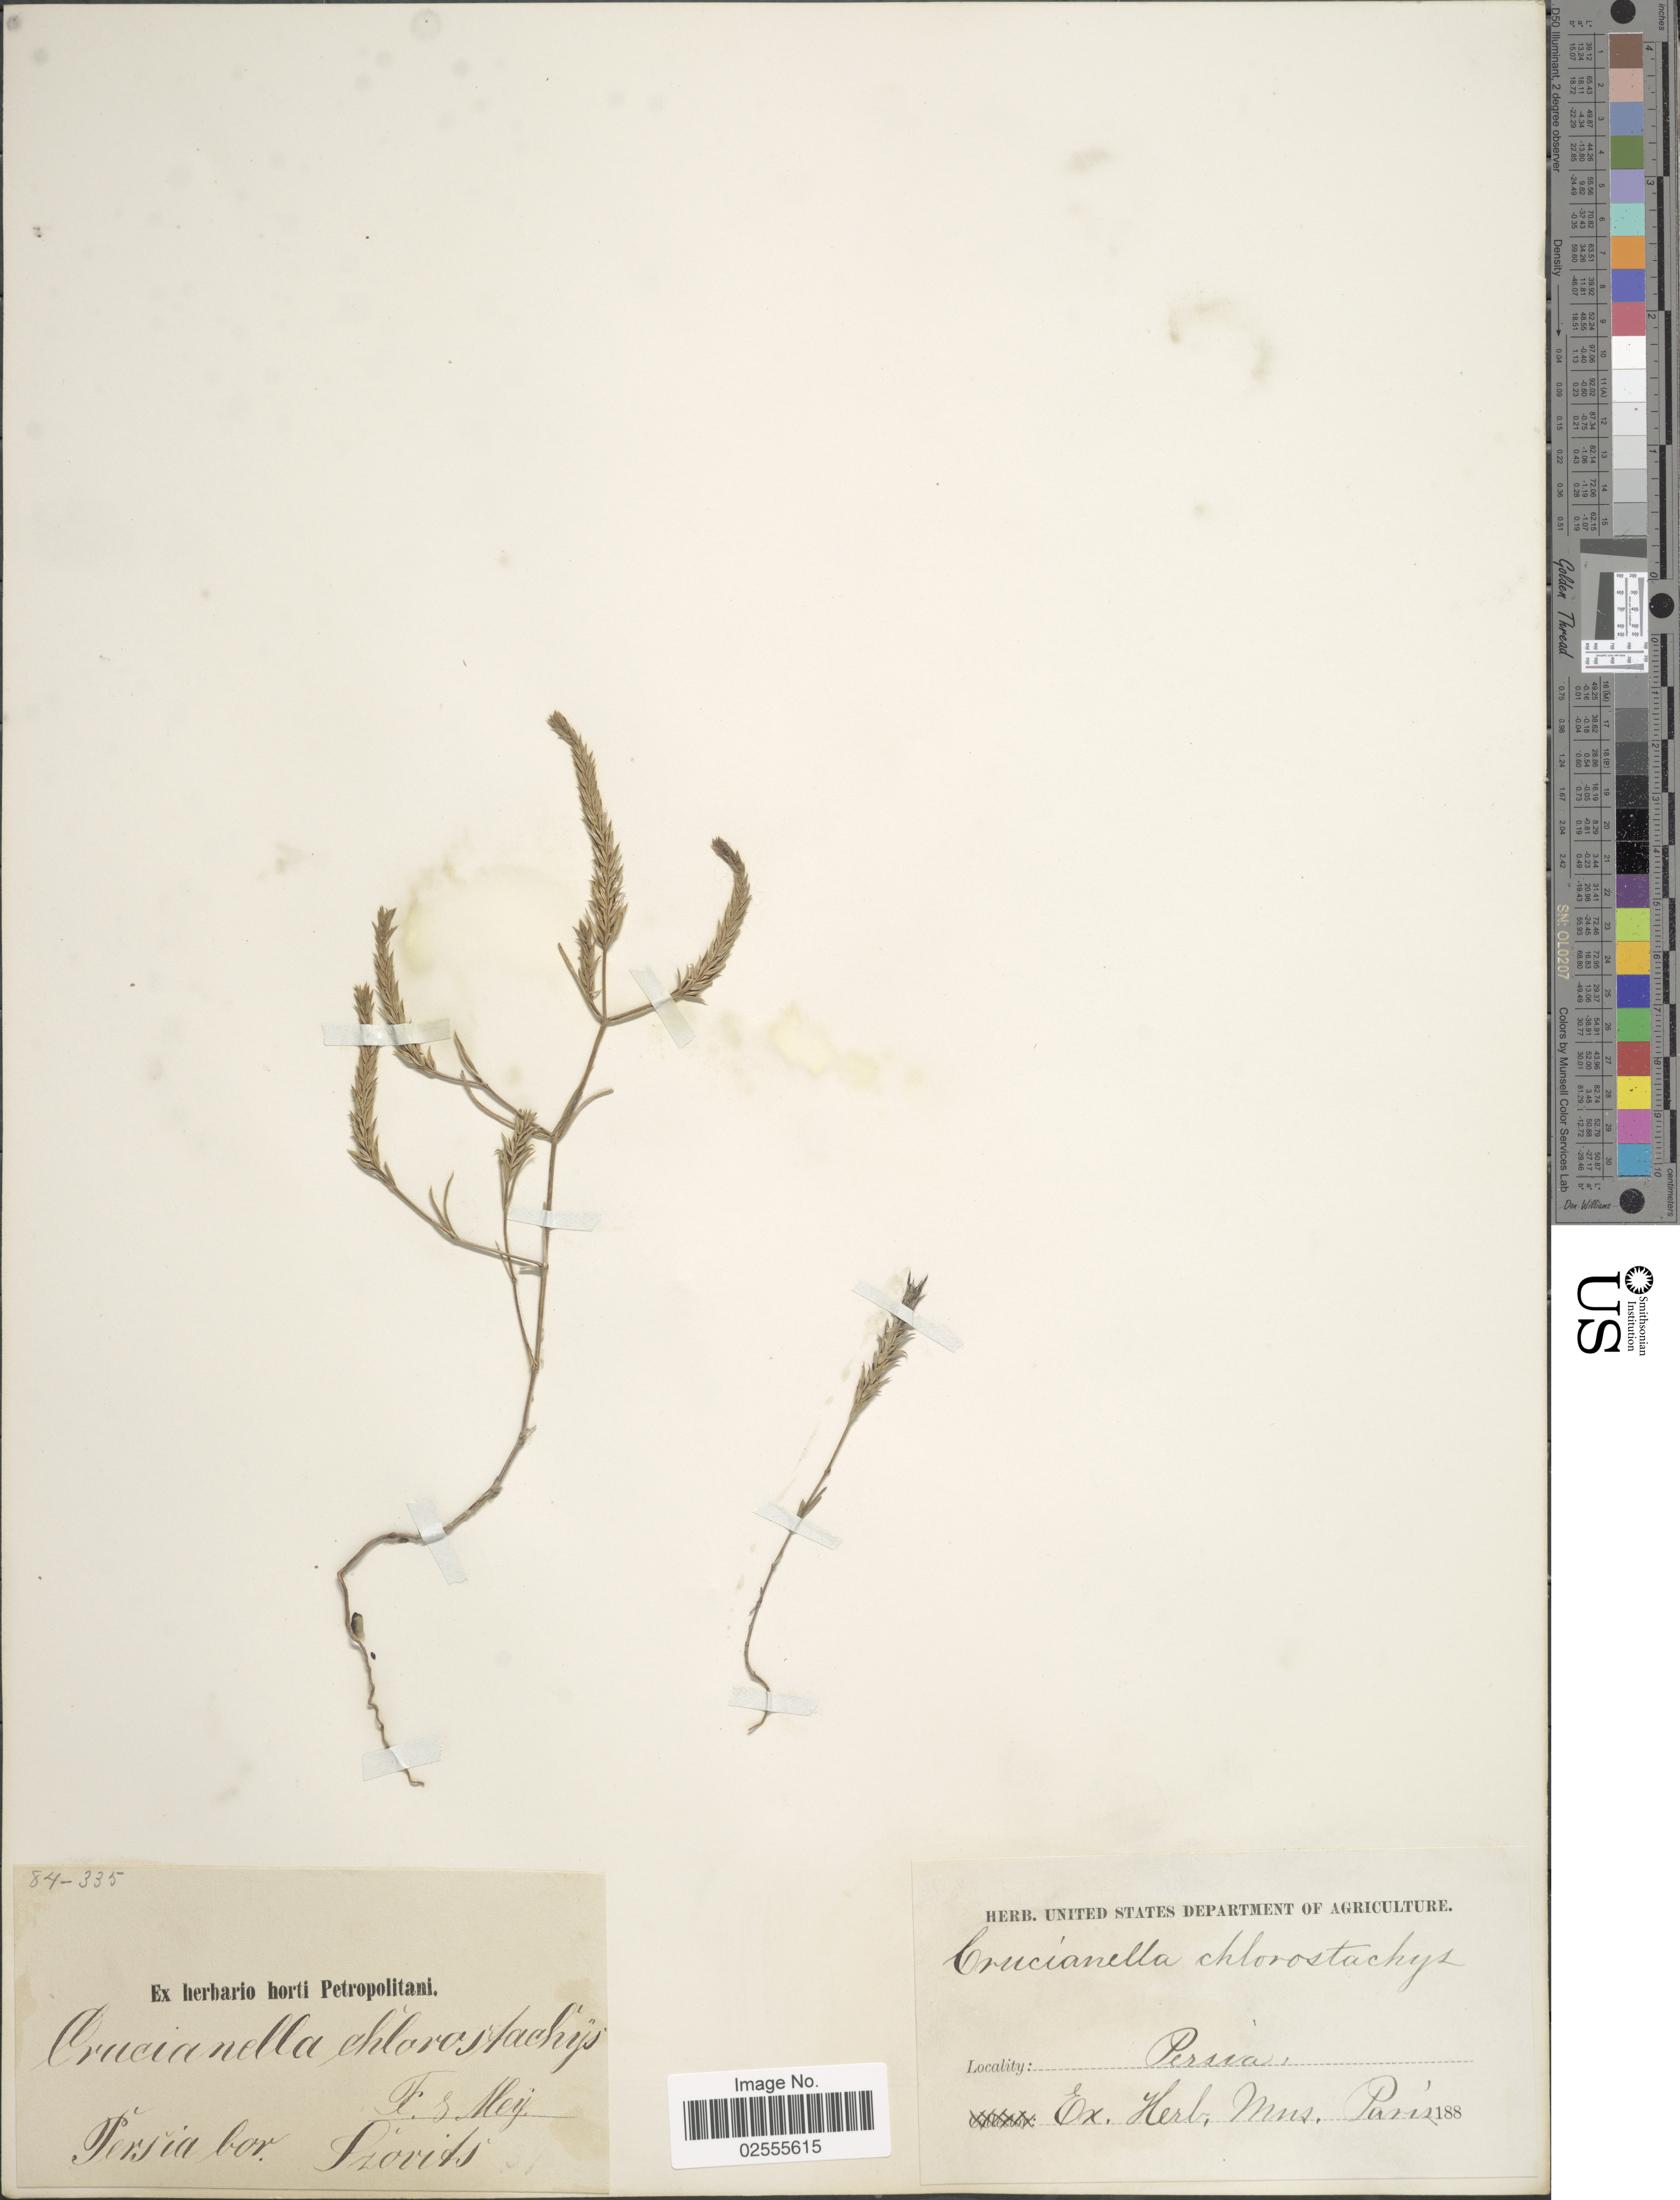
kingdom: Plantae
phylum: Tracheophyta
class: Magnoliopsida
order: Gentianales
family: Rubiaceae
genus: Crucianella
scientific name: Crucianella chlorostachys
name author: Fisch. & C.A. Mey.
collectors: Szovits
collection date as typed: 188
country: Iran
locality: Persia bor., Persia.